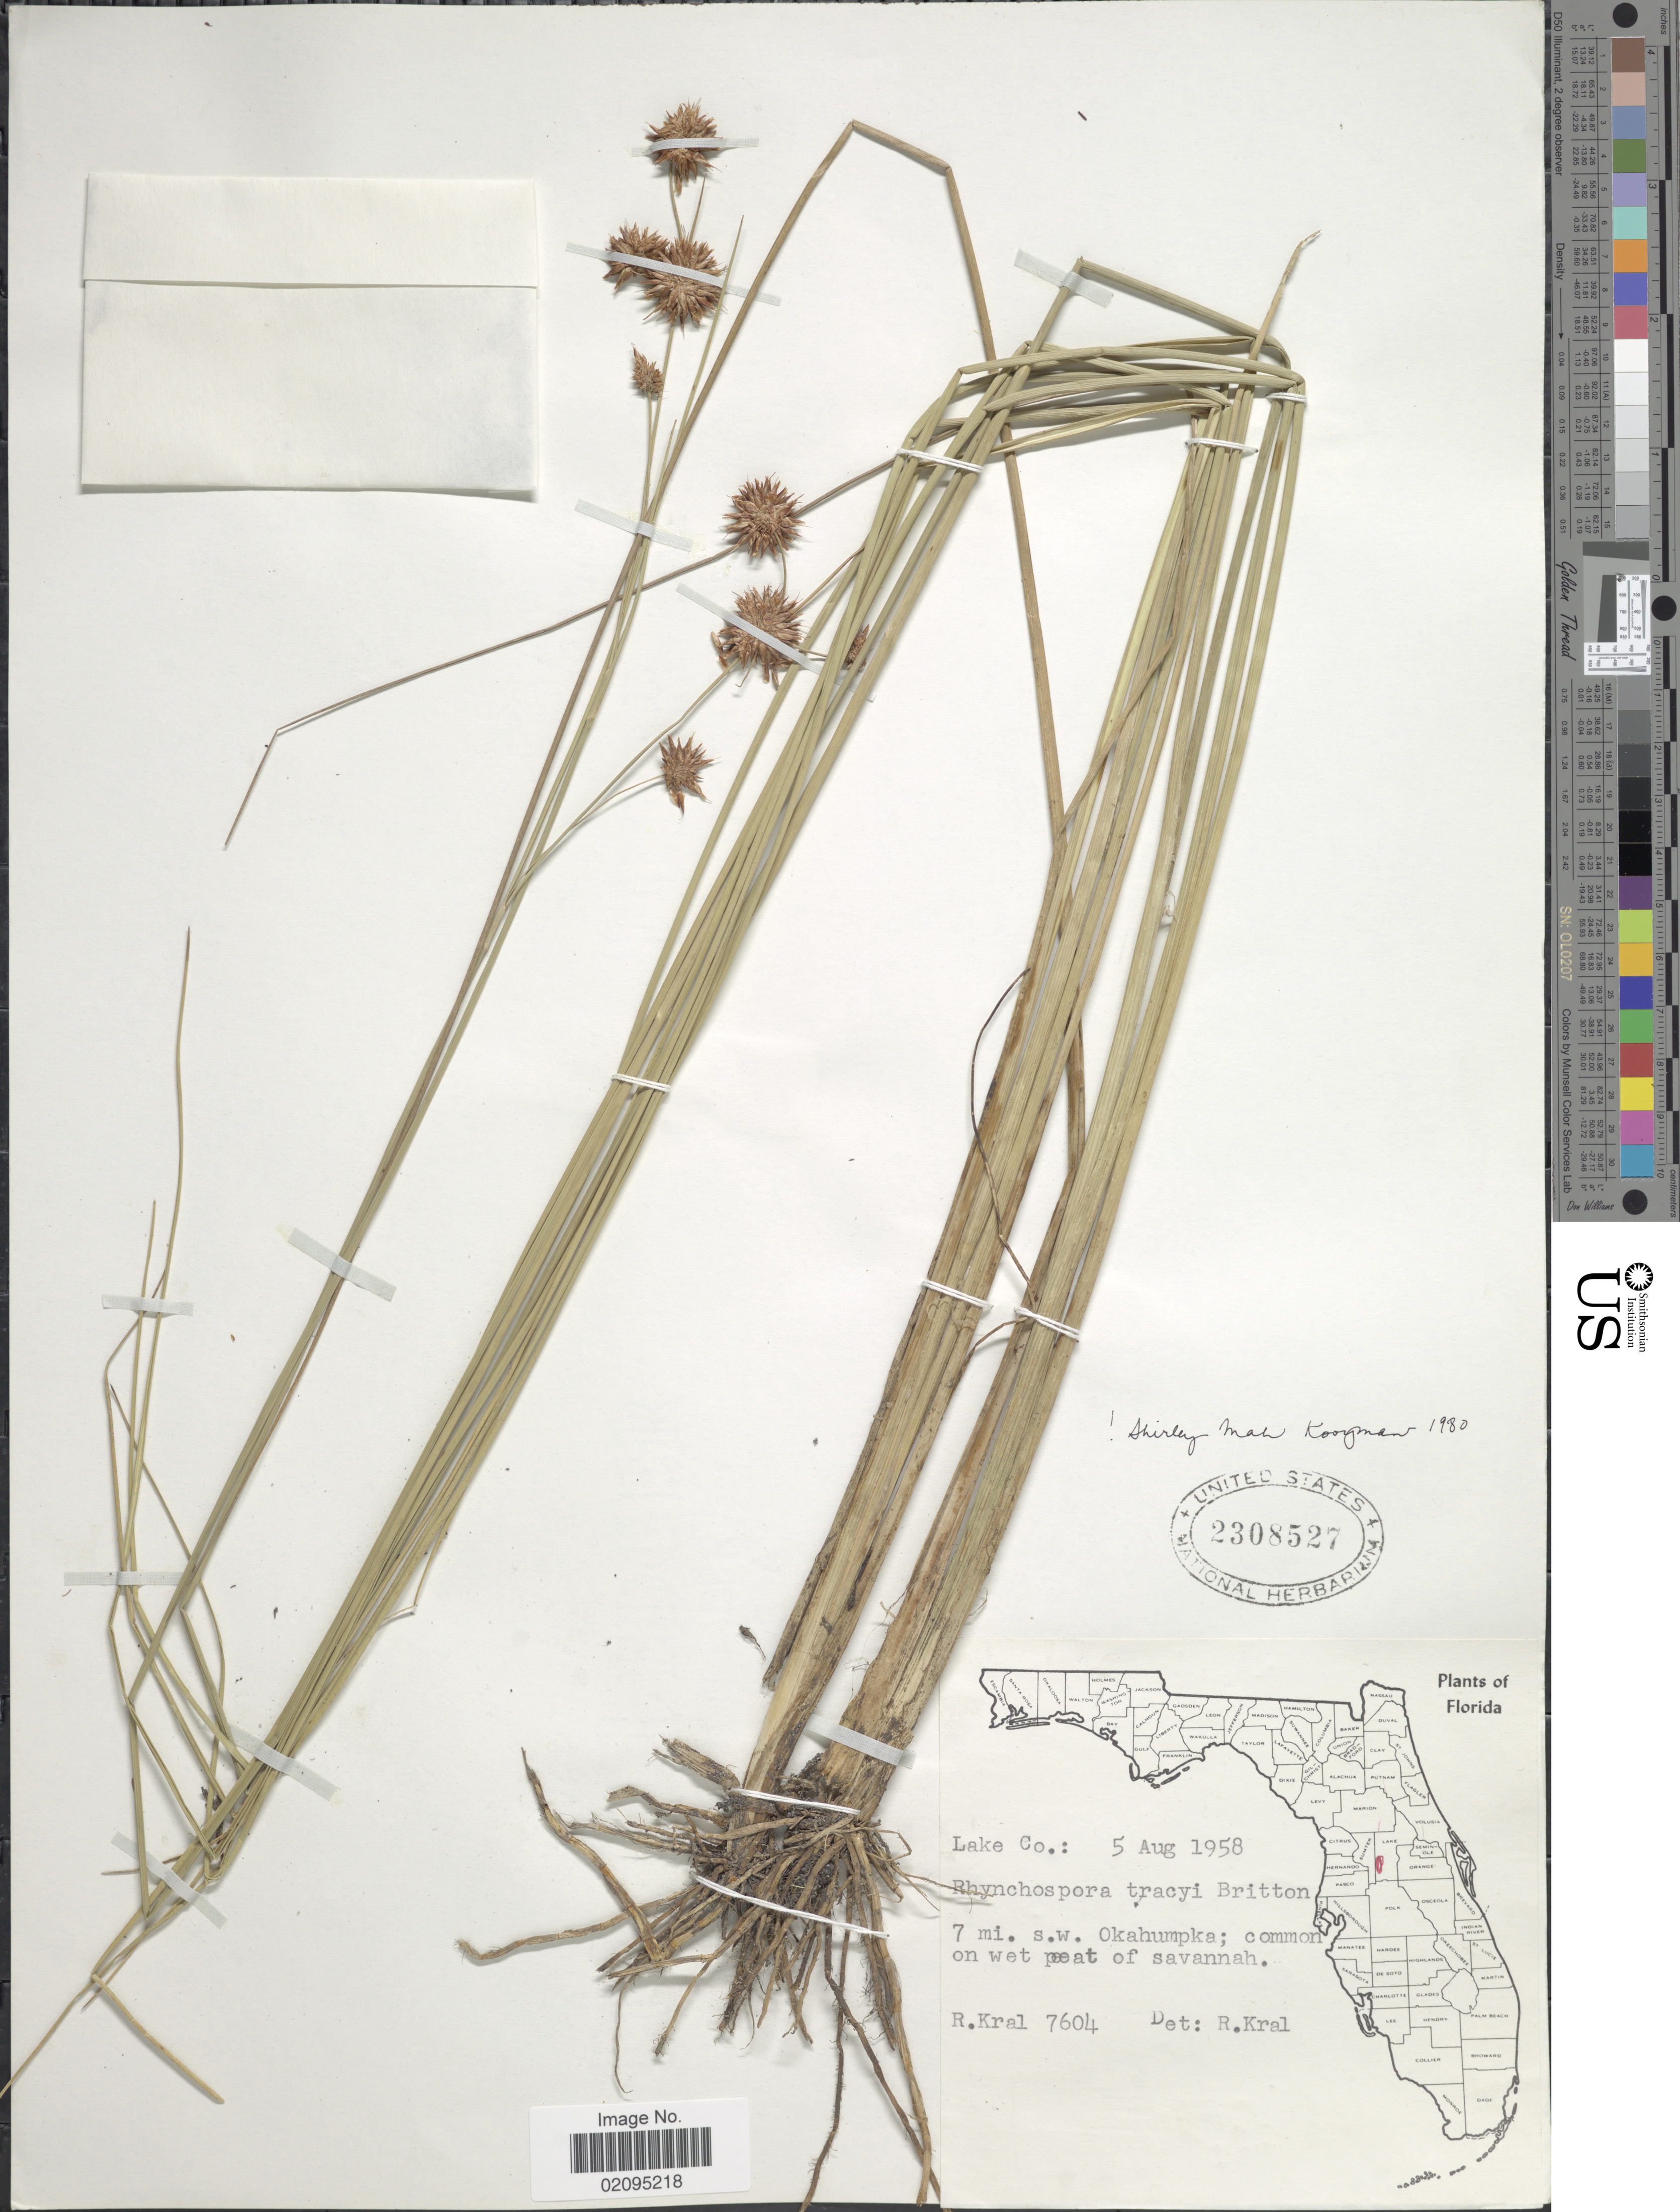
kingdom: Plantae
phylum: Tracheophyta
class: Liliopsida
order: Poales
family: Cyperaceae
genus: Rhynchospora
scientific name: Rhynchospora tracyi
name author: Britton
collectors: R. Kral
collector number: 7604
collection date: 1958-08-05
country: United States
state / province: Florida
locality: Lake Co., 7 mi. s.w. Okahumpke; common on wet peat of savannah.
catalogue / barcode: US 2308527